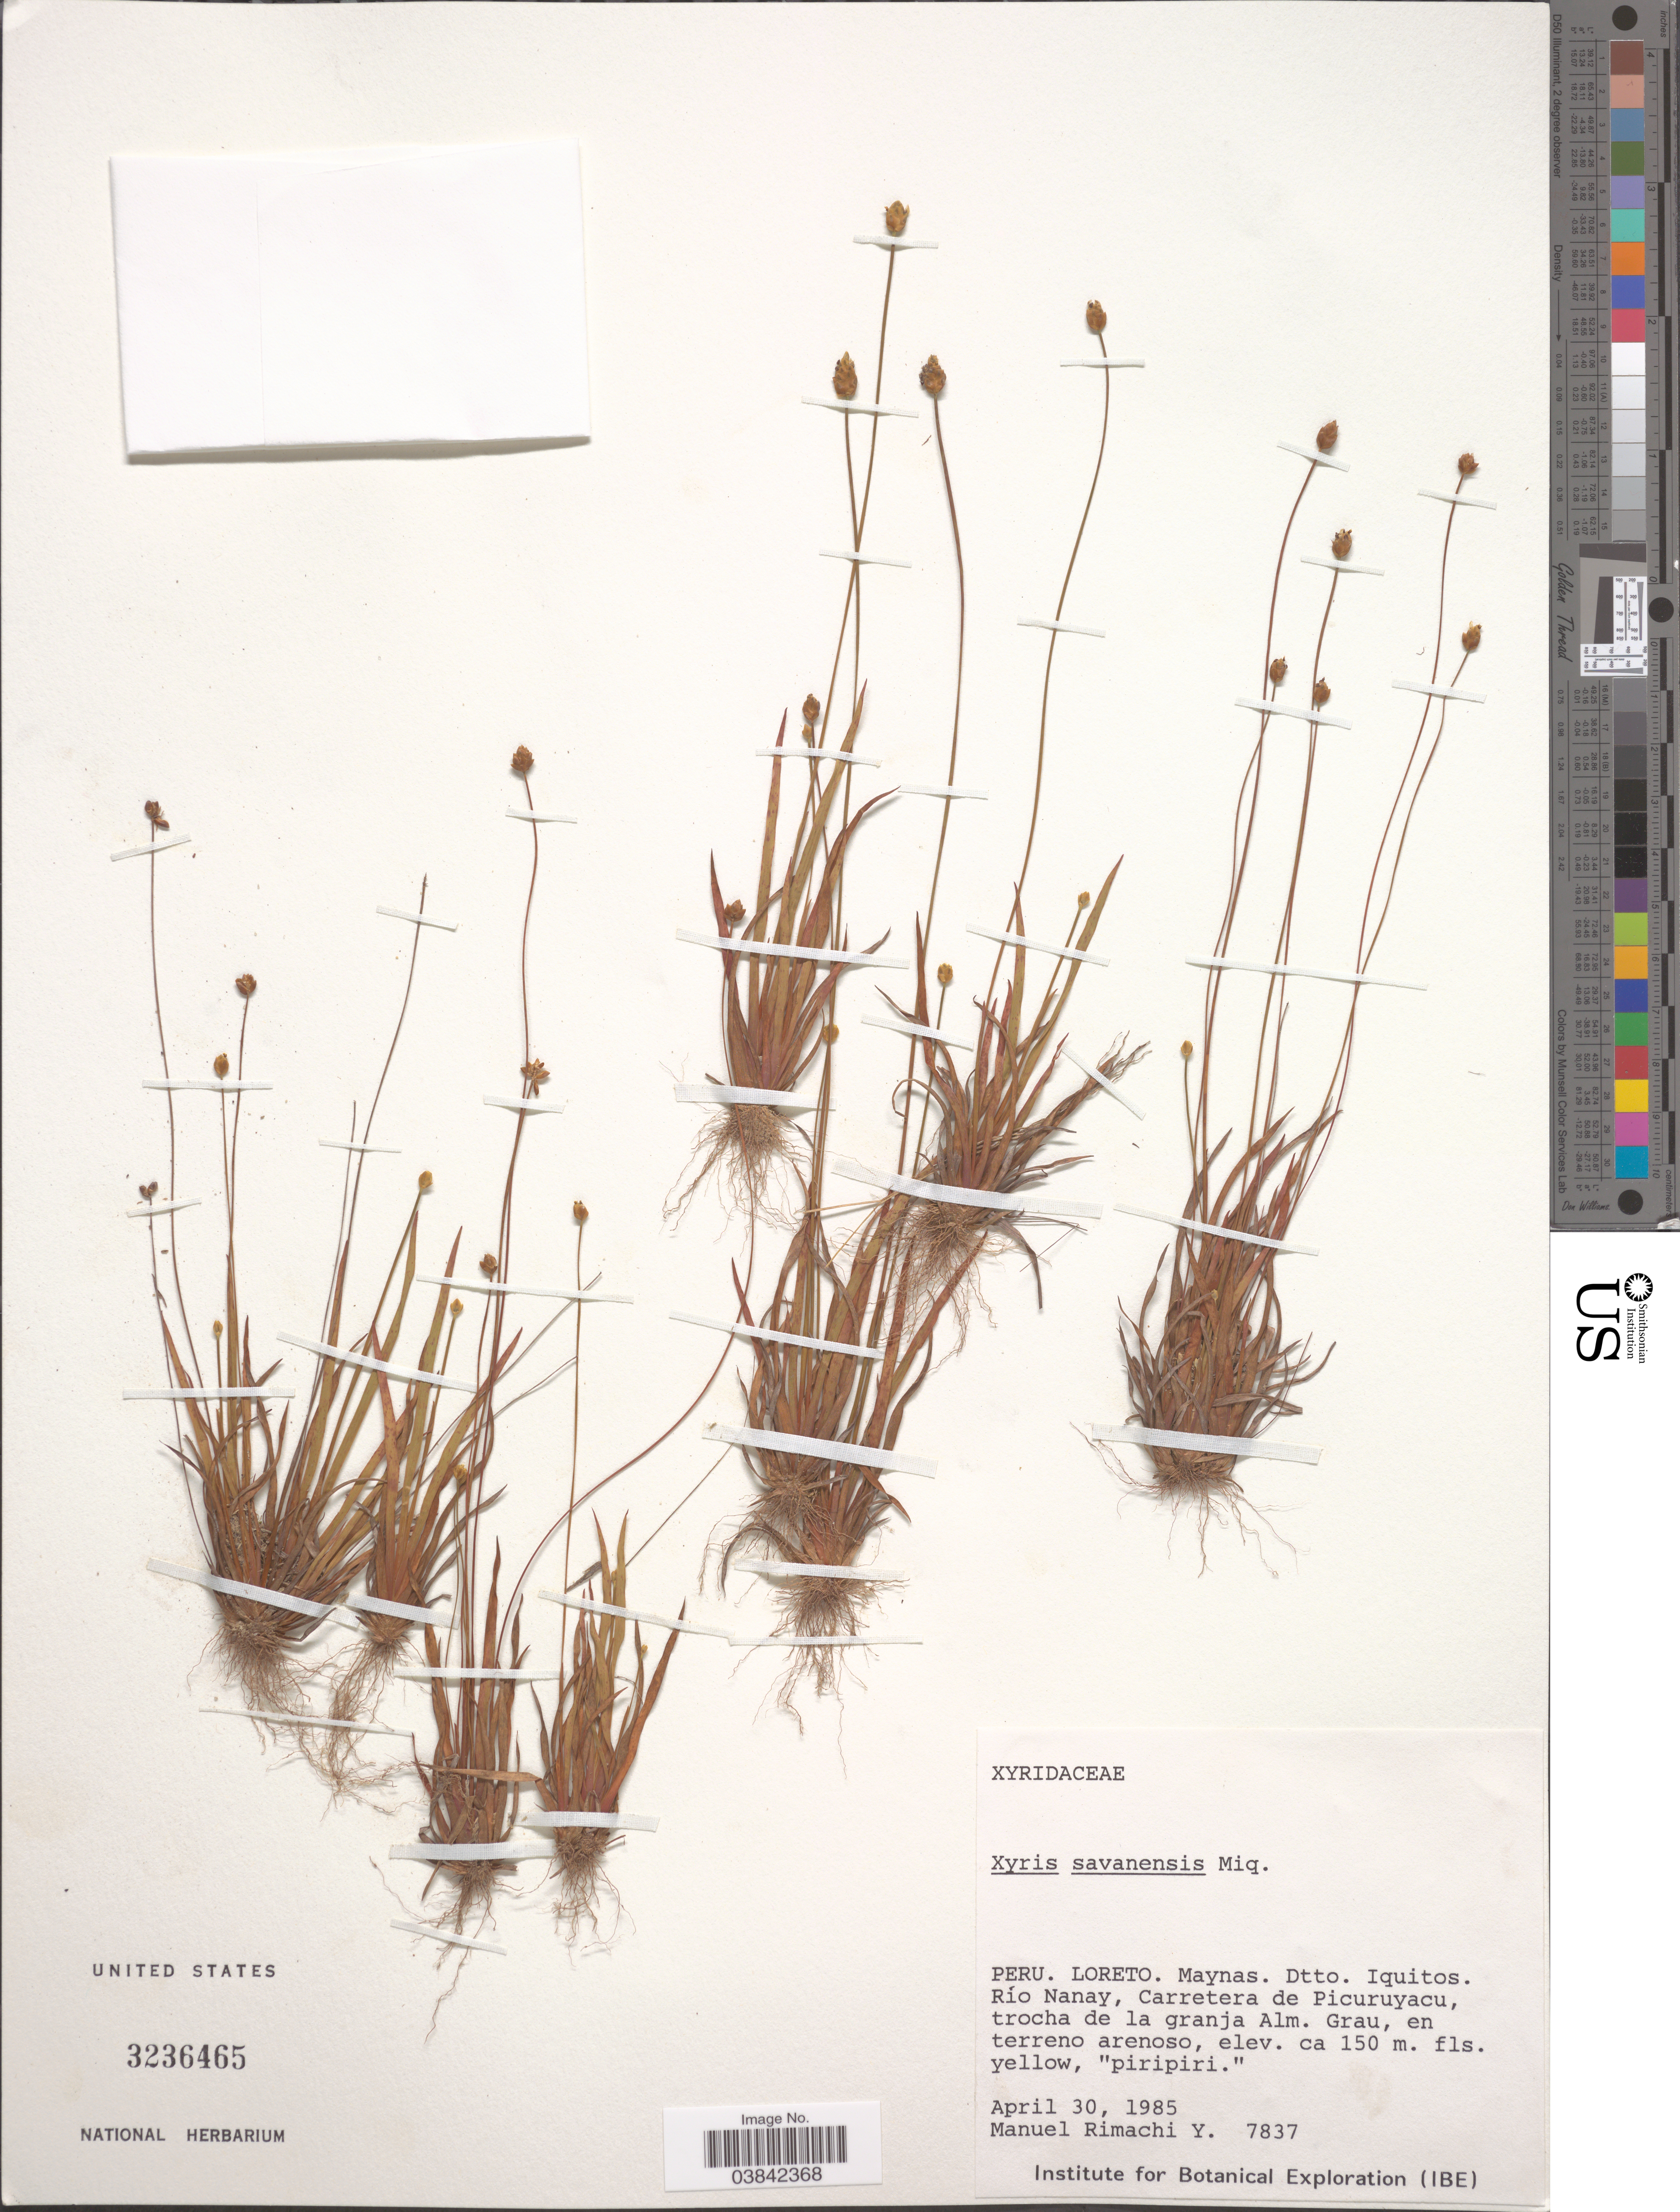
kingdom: Plantae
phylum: Tracheophyta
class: Liliopsida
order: Poales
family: Xyridaceae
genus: Xyris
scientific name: Xyris savanensis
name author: Miq.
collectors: M. Rimachi Y.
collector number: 7837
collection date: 1985-04-30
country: Peru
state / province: Loreto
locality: Maynas. Dtto. Iquitos. Río Nanay, Carretera de Picuruyacu, trocha de la granja Alm. Grau, en terreno arenoso.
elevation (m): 150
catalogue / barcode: US 3236465